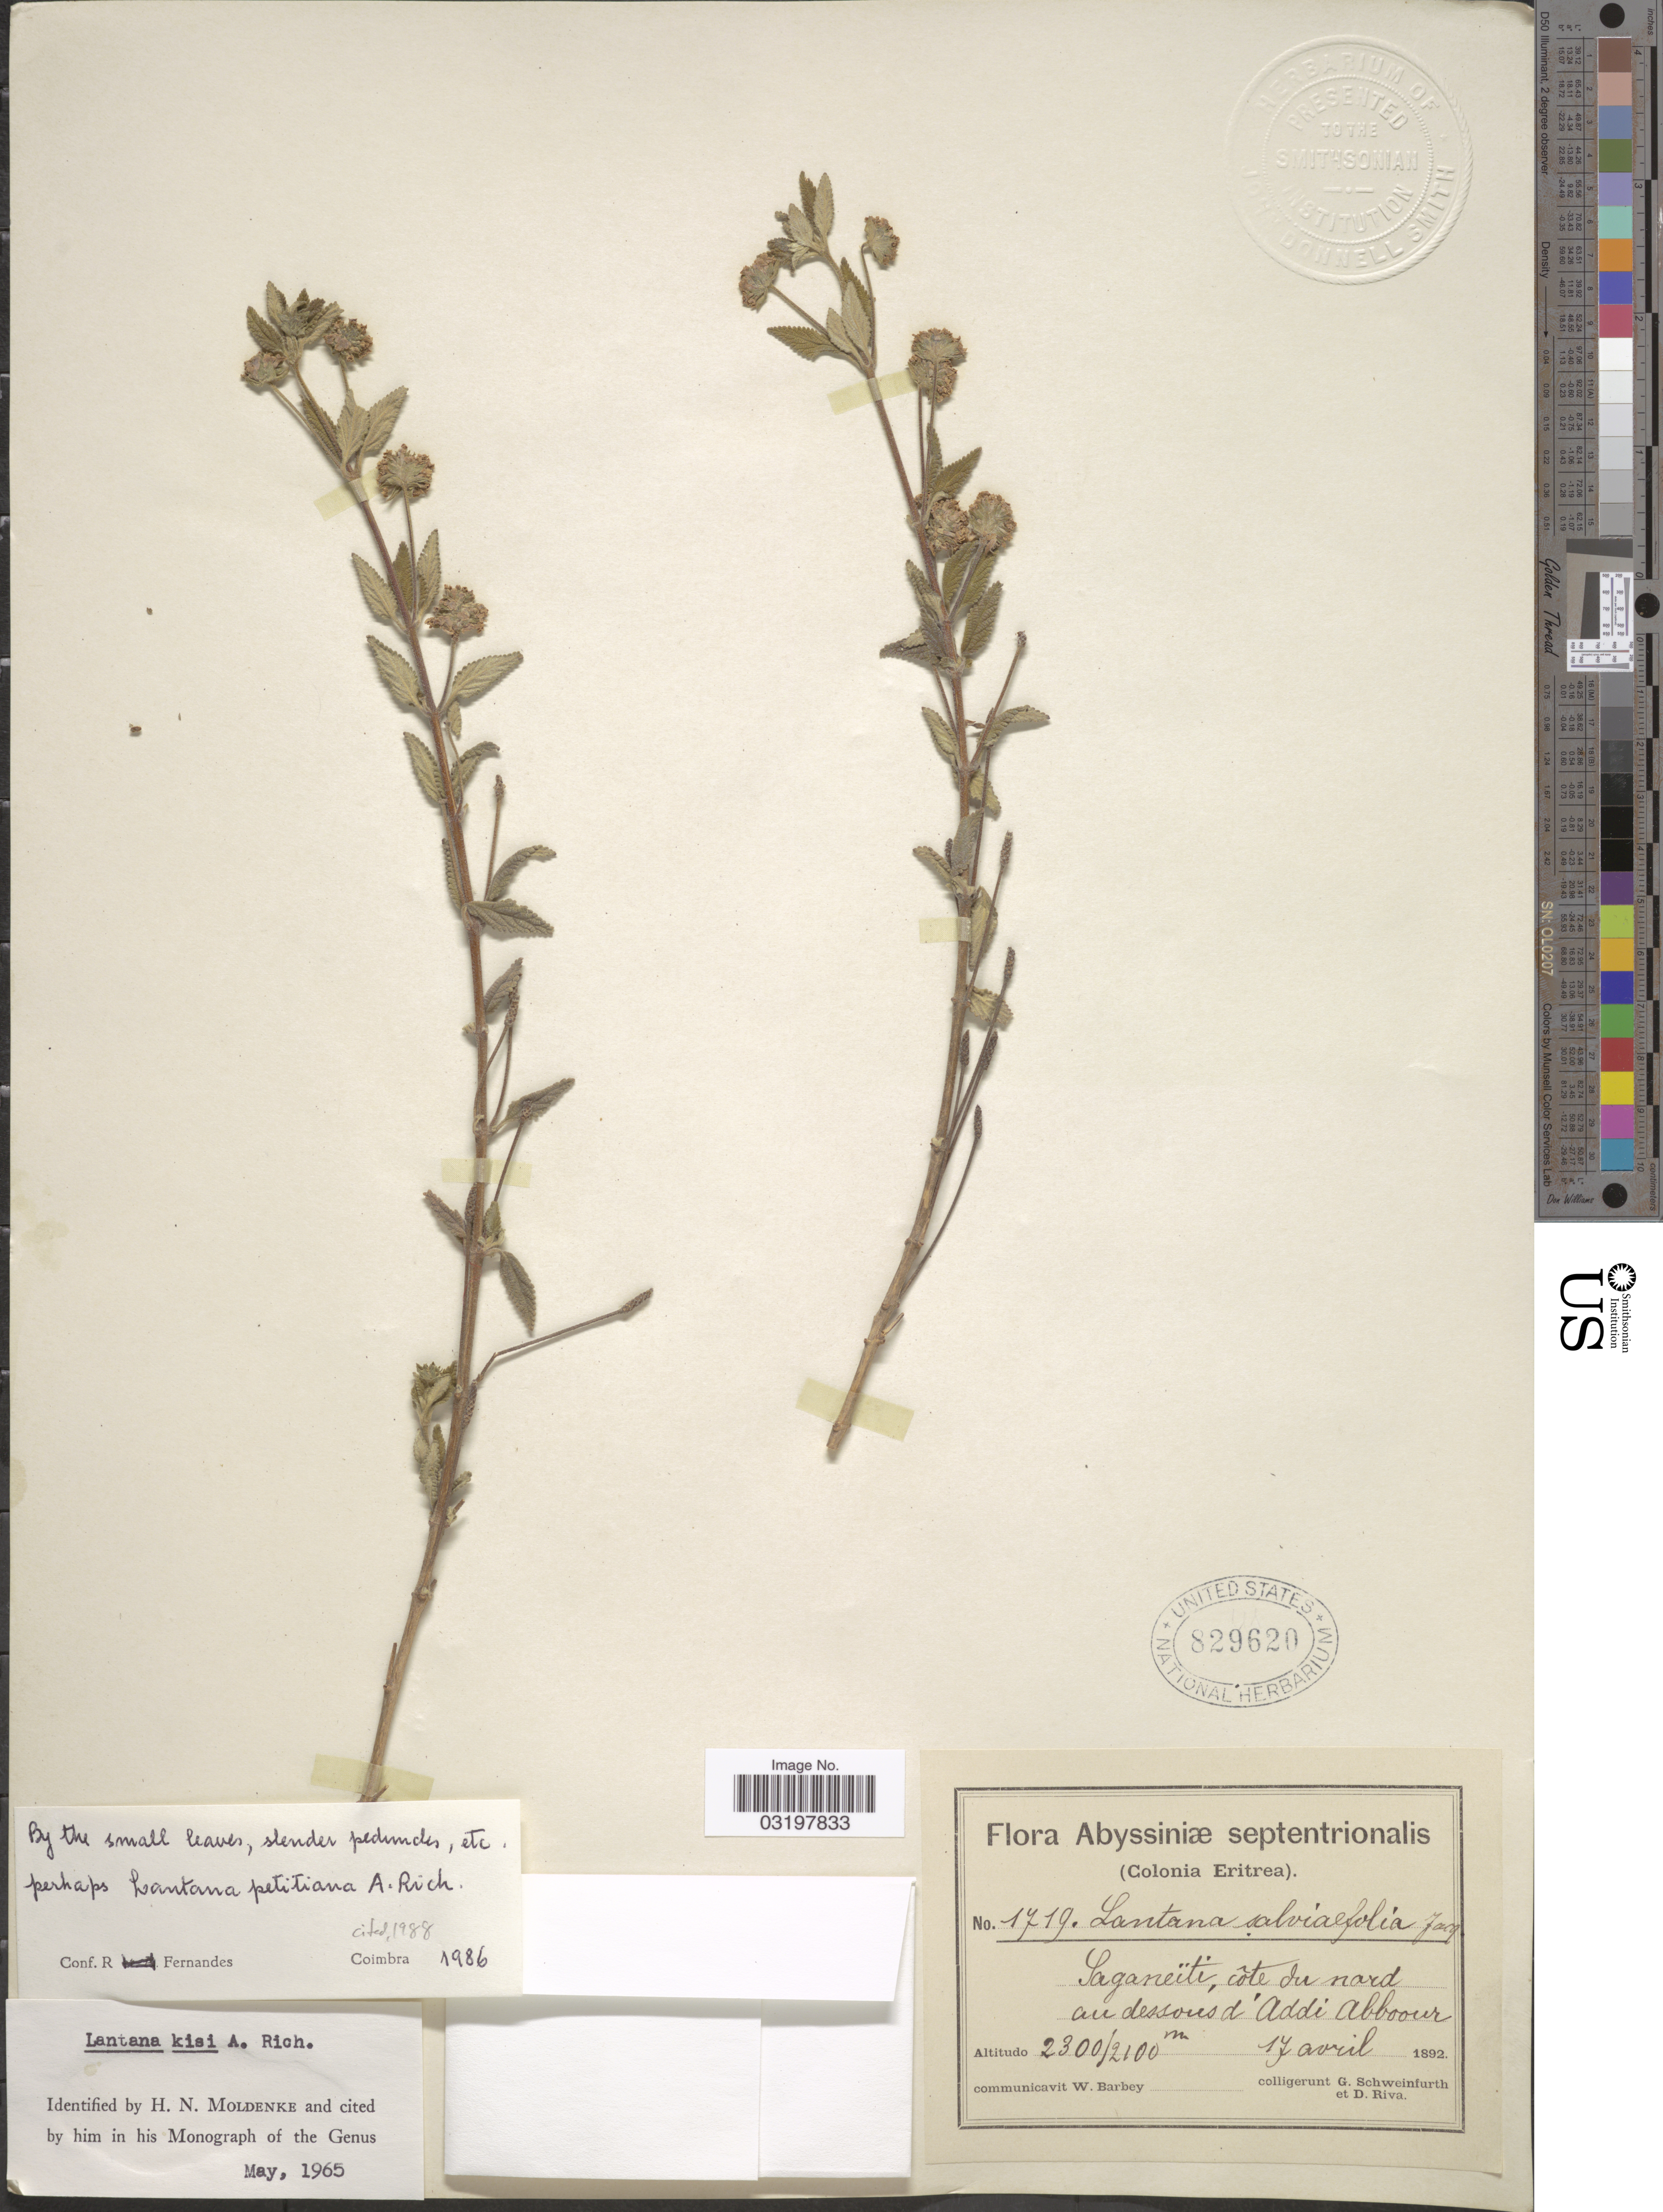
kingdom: Plantae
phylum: Tracheophyta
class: Magnoliopsida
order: Lamiales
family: Verbenaceae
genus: Lantana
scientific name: Lantana petitiana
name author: A. Rich.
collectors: G. A. Schweinfurth (herbarium) & D. Riva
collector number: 1719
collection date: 1892-04-17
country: Eritrea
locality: Abyssiniæ septentrionalis, (Colonia Eritrea). Saganeïti, côte du nord au dessous d'Addi Abboour.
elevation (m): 2100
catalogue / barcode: US 829620